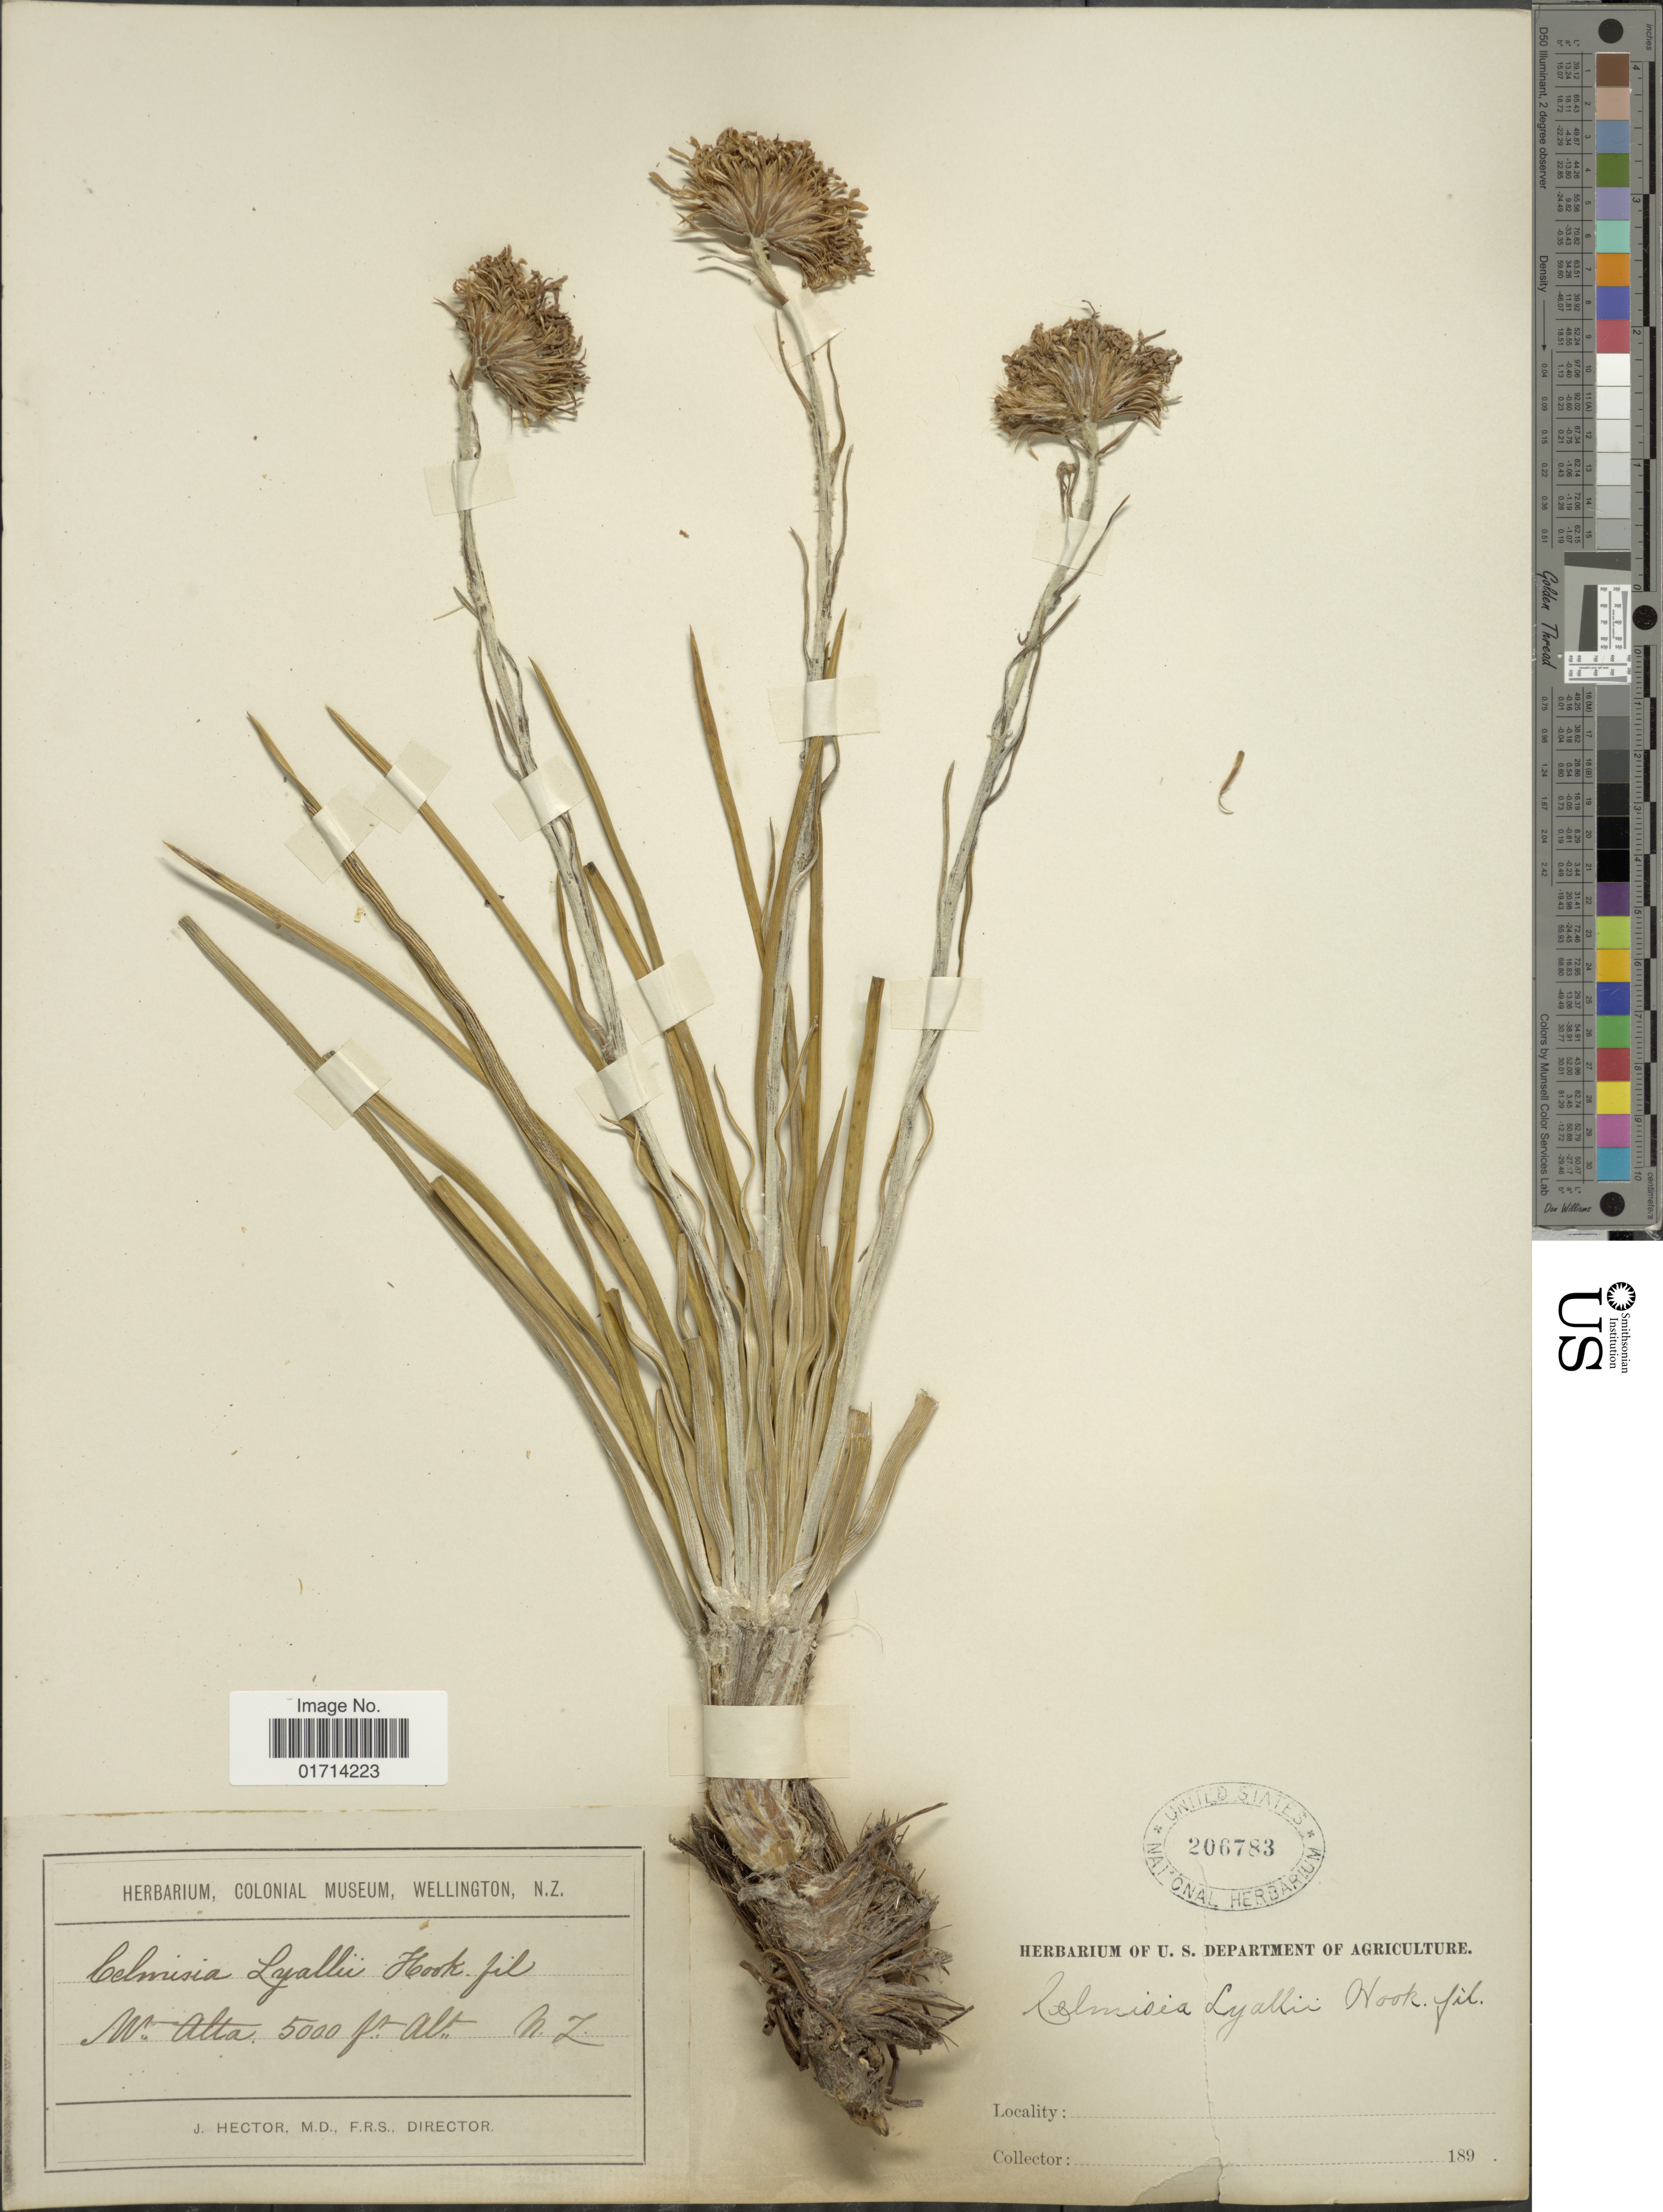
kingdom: Plantae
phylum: Tracheophyta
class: Magnoliopsida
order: Asterales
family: Asteraceae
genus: Celmisia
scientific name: Celmisia lyallii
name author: Hook. f.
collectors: Hector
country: New Zealand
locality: W. Alta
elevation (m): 1524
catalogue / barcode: US 206783